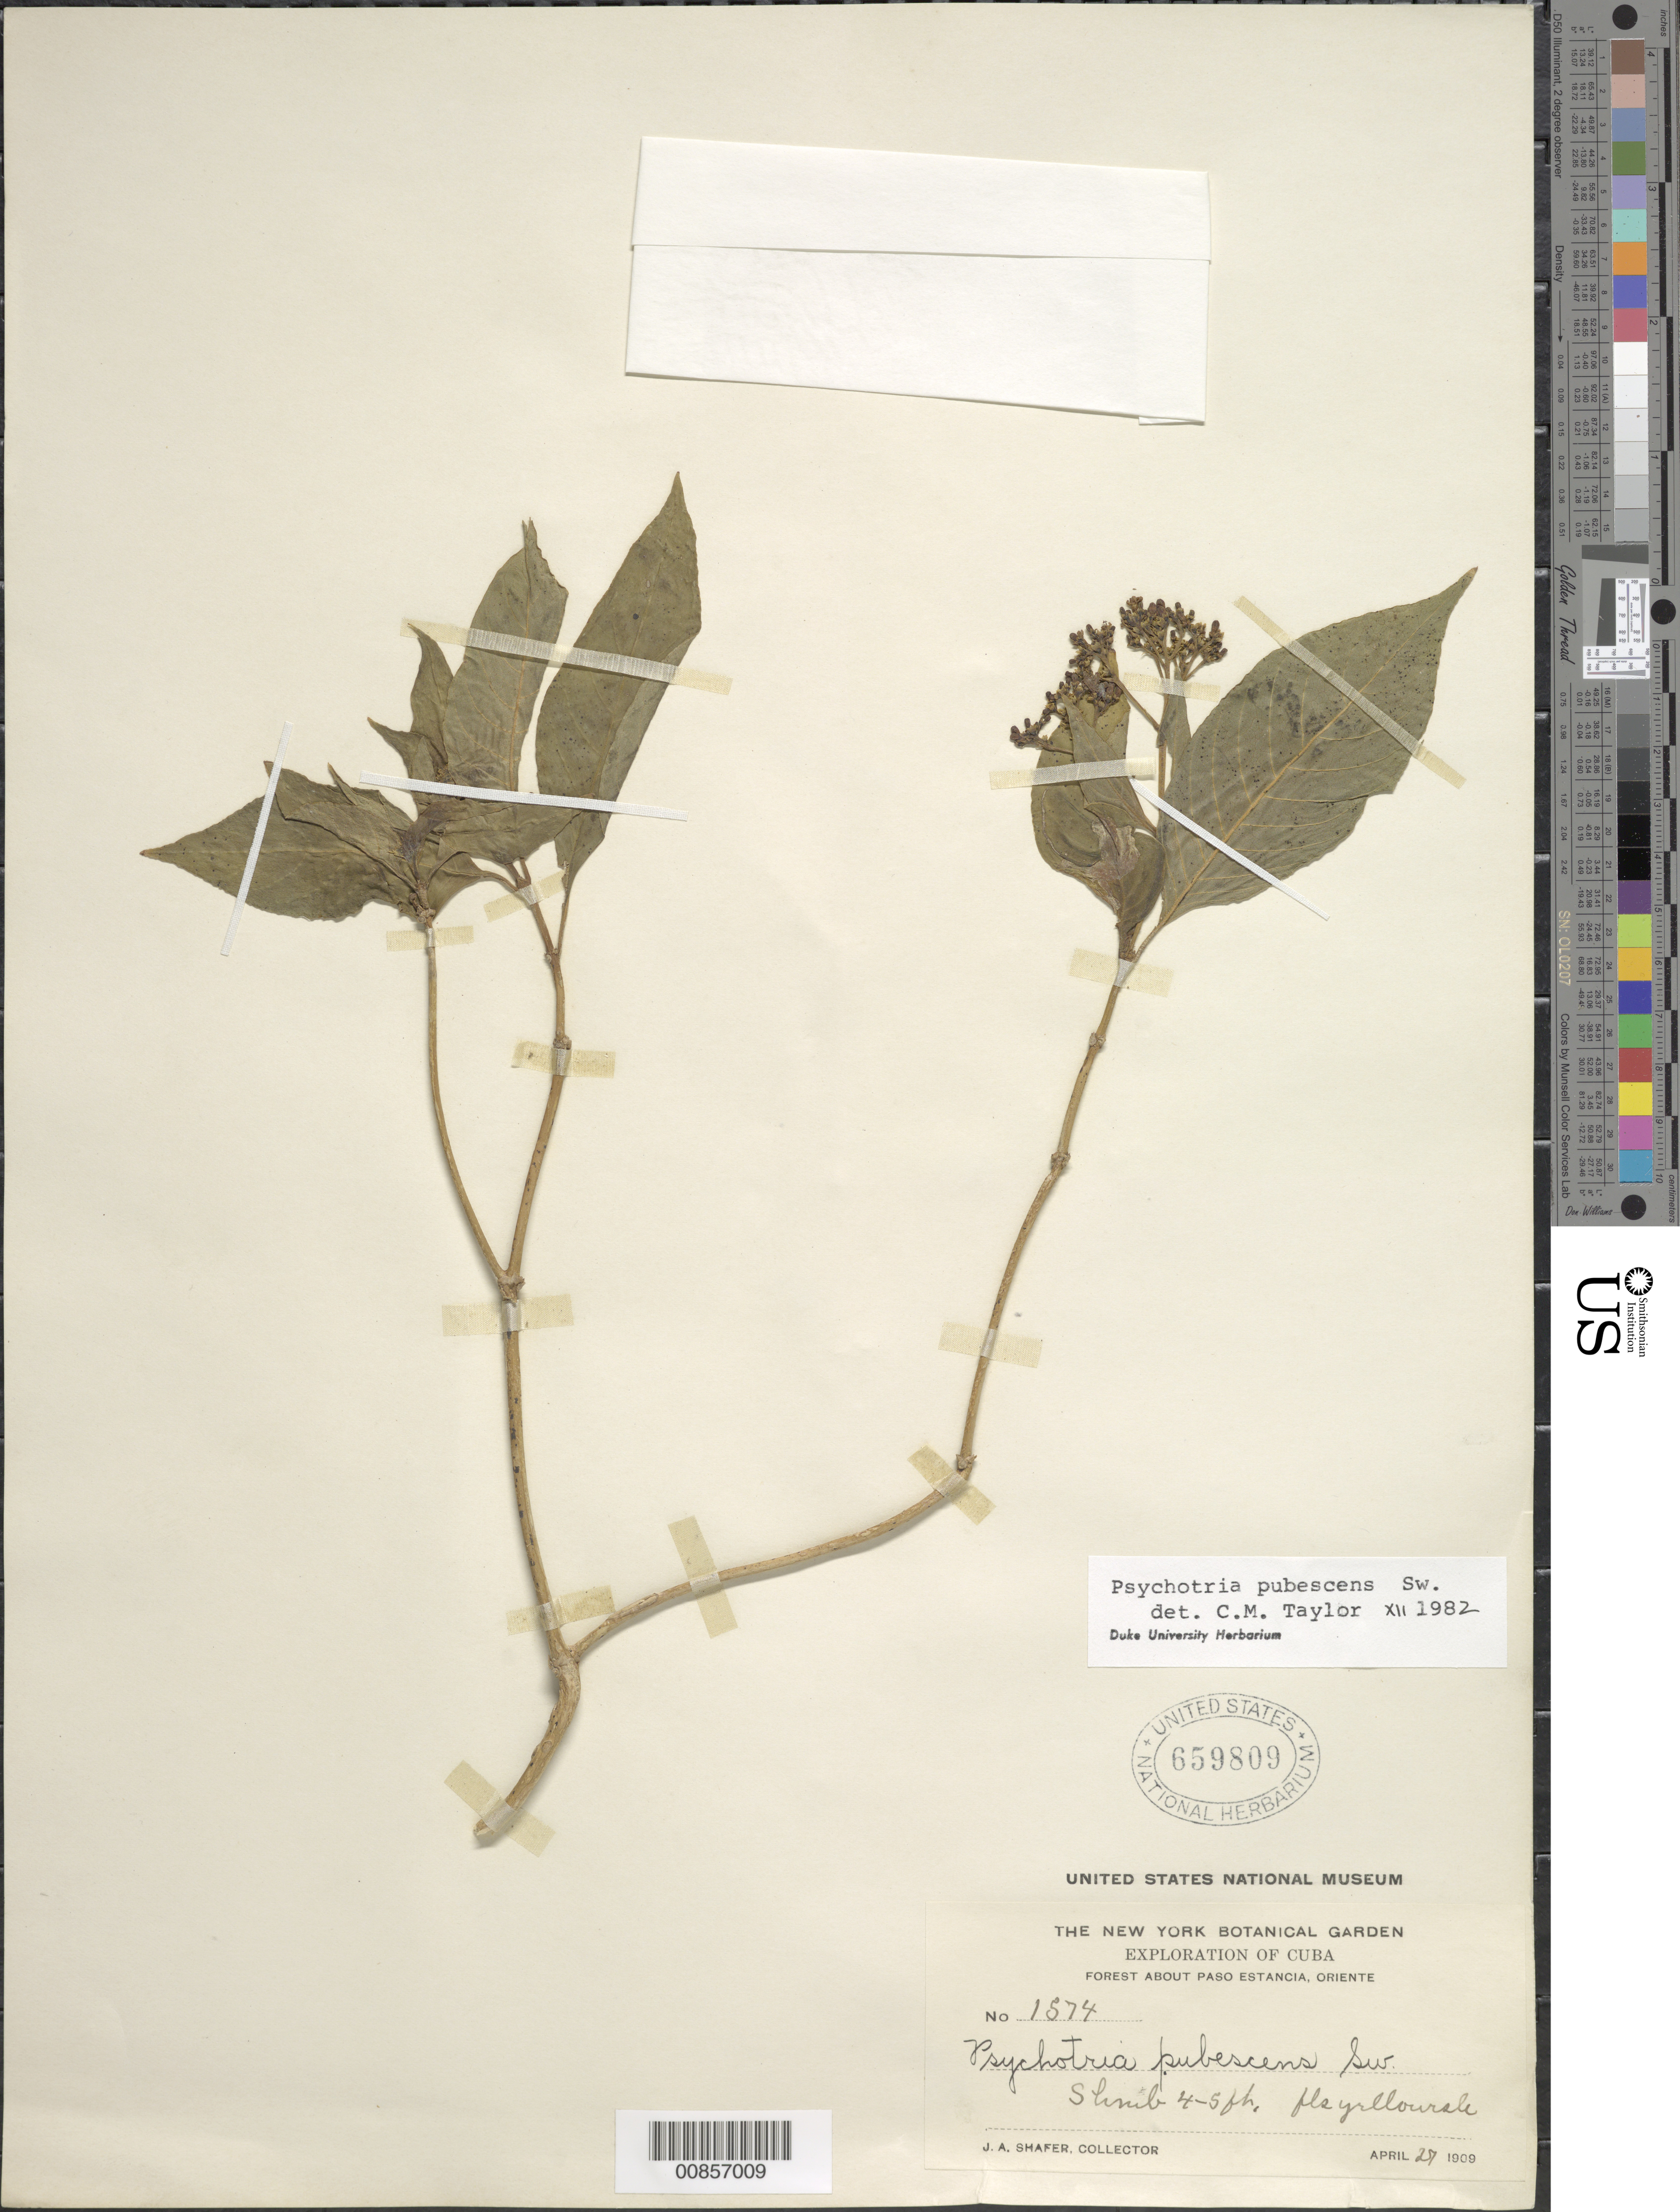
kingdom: Plantae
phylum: Tracheophyta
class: Magnoliopsida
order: Gentianales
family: Rubiaceae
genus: Psychotria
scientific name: Psychotria pubescens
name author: Sw.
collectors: J. A. Shafer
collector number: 1574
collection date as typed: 27 Apr 1909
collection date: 1909-04-27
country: Cuba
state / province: Oriente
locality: Forest about Paso Estancia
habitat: Forest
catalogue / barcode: US 659809